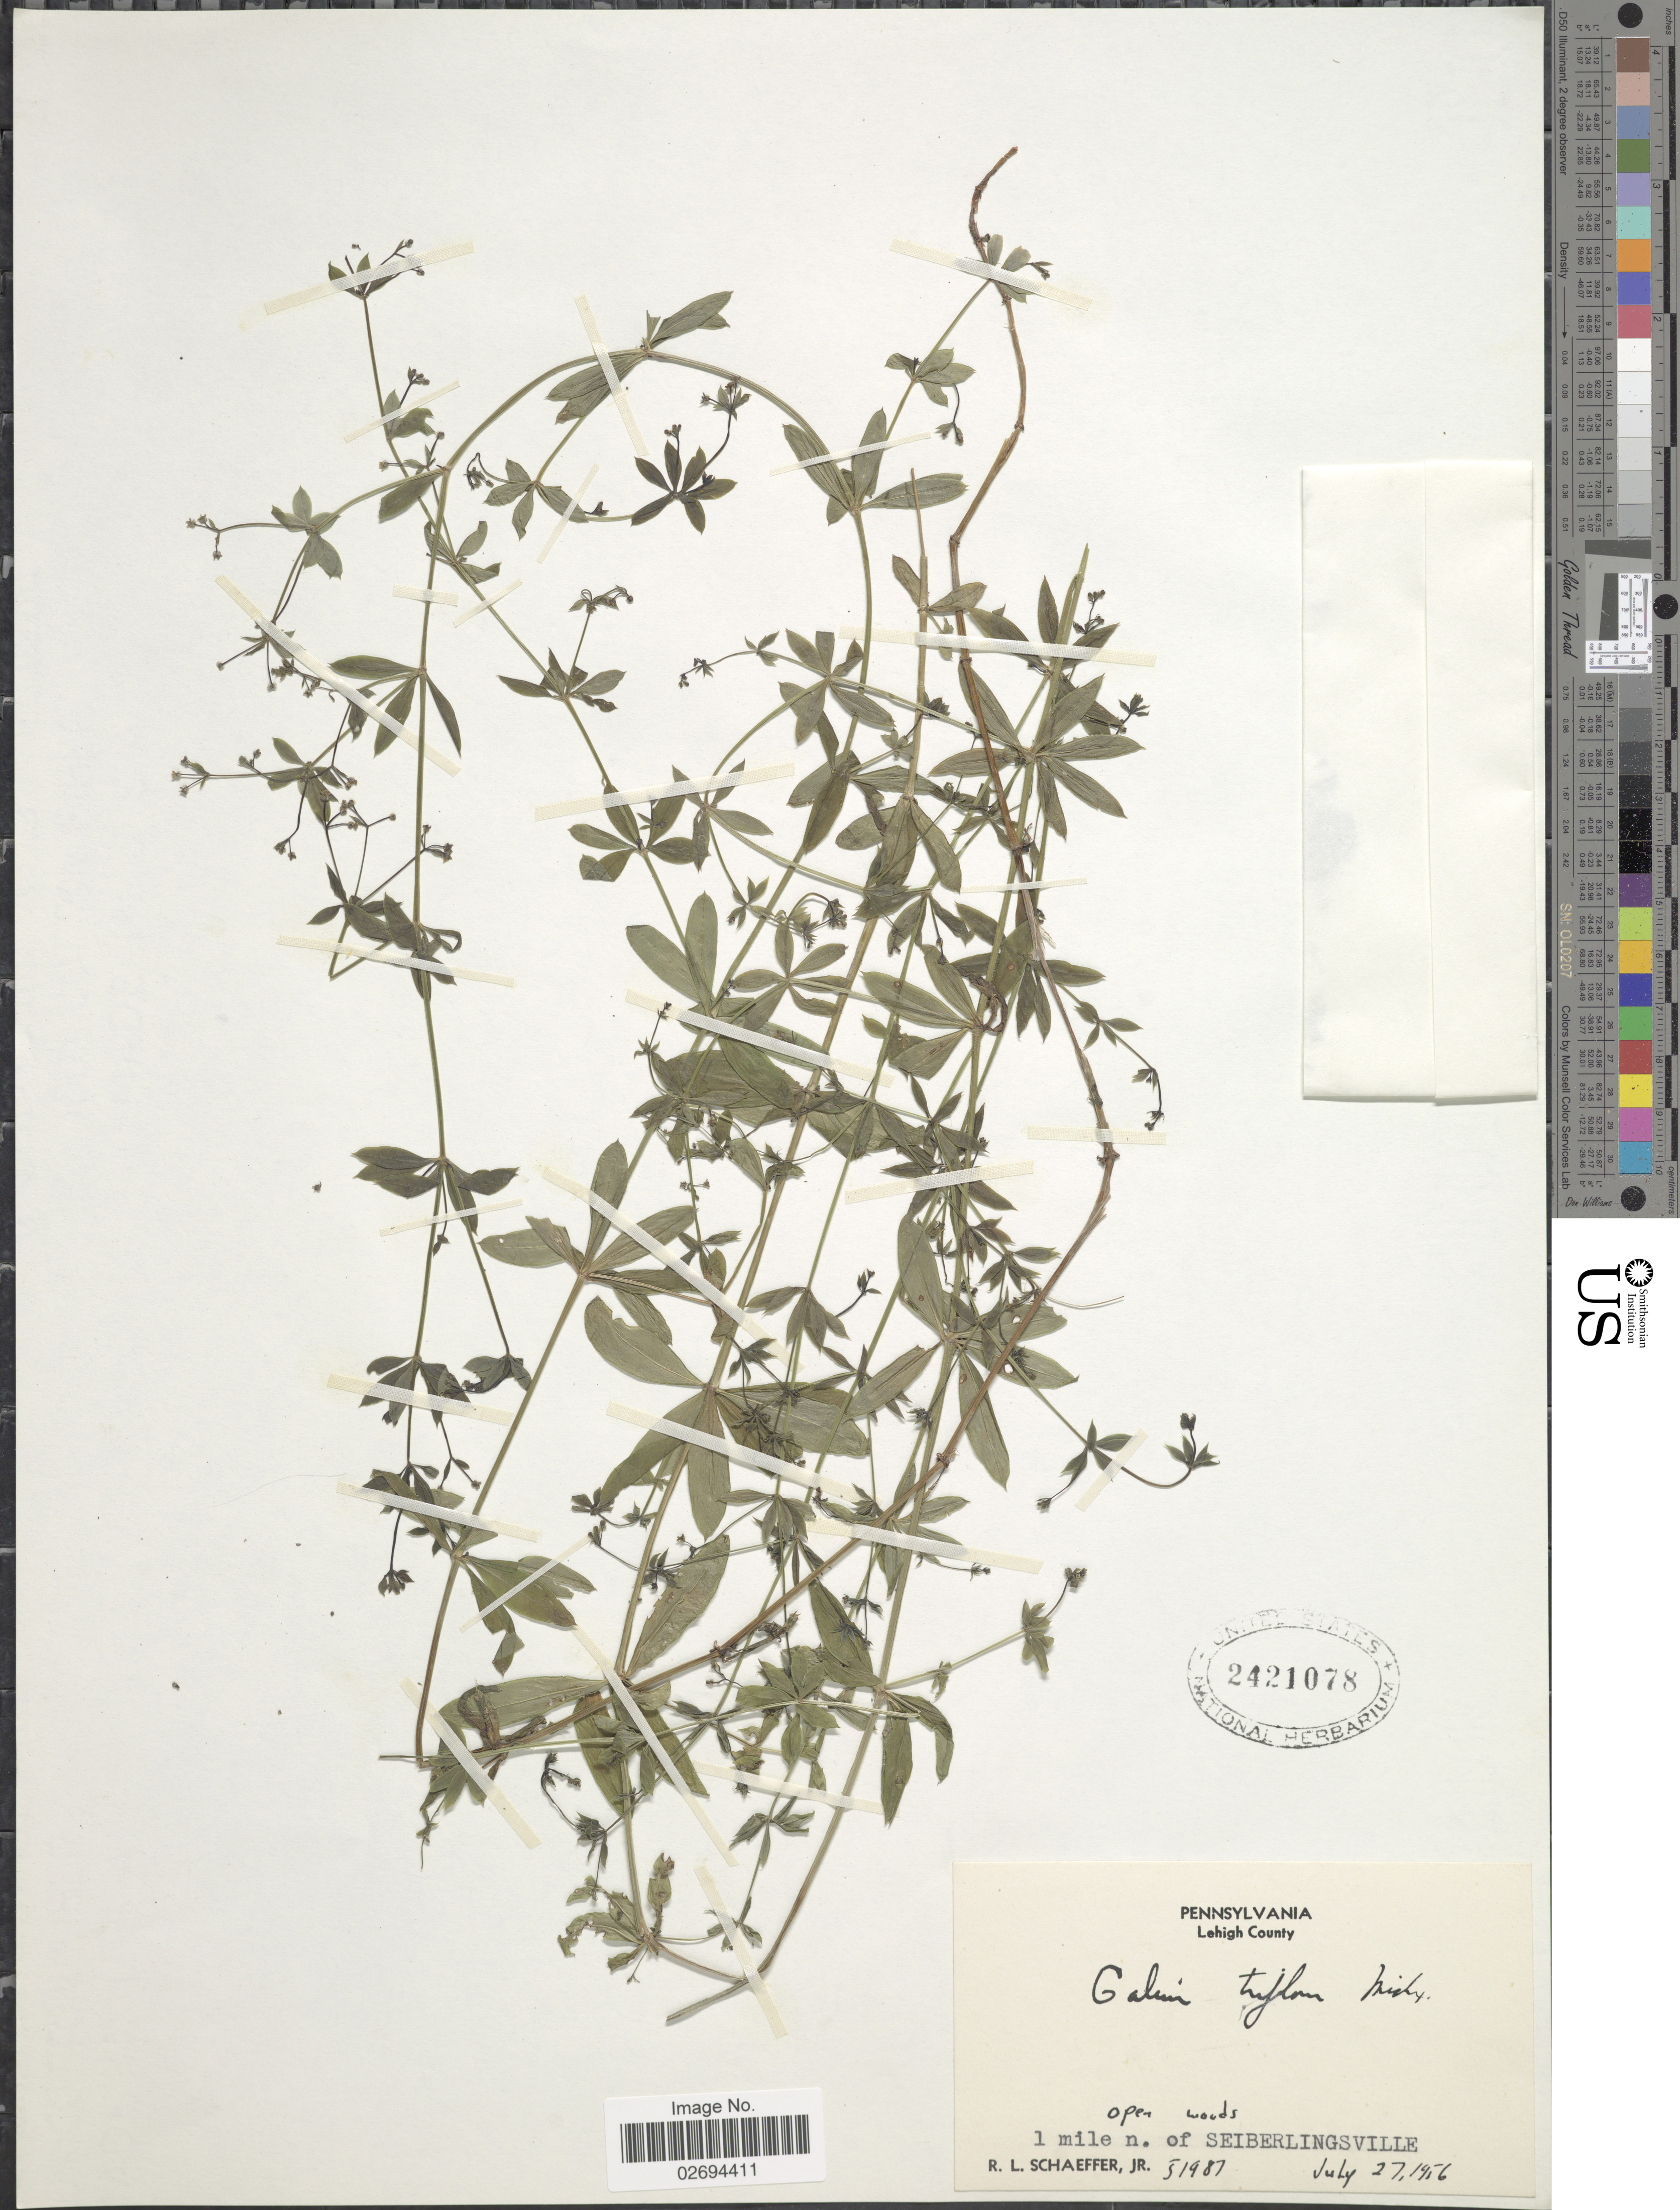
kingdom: Plantae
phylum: Tracheophyta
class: Magnoliopsida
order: Gentianales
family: Rubiaceae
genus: Galium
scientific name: Galium triflorum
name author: Michx.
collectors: R. L. Schaeffer Jr.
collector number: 51987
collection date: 1956-07-27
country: United States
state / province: Pennsylvania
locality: Lehigh County. 1 mile n. of Seiberlingsville.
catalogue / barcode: US 2421078